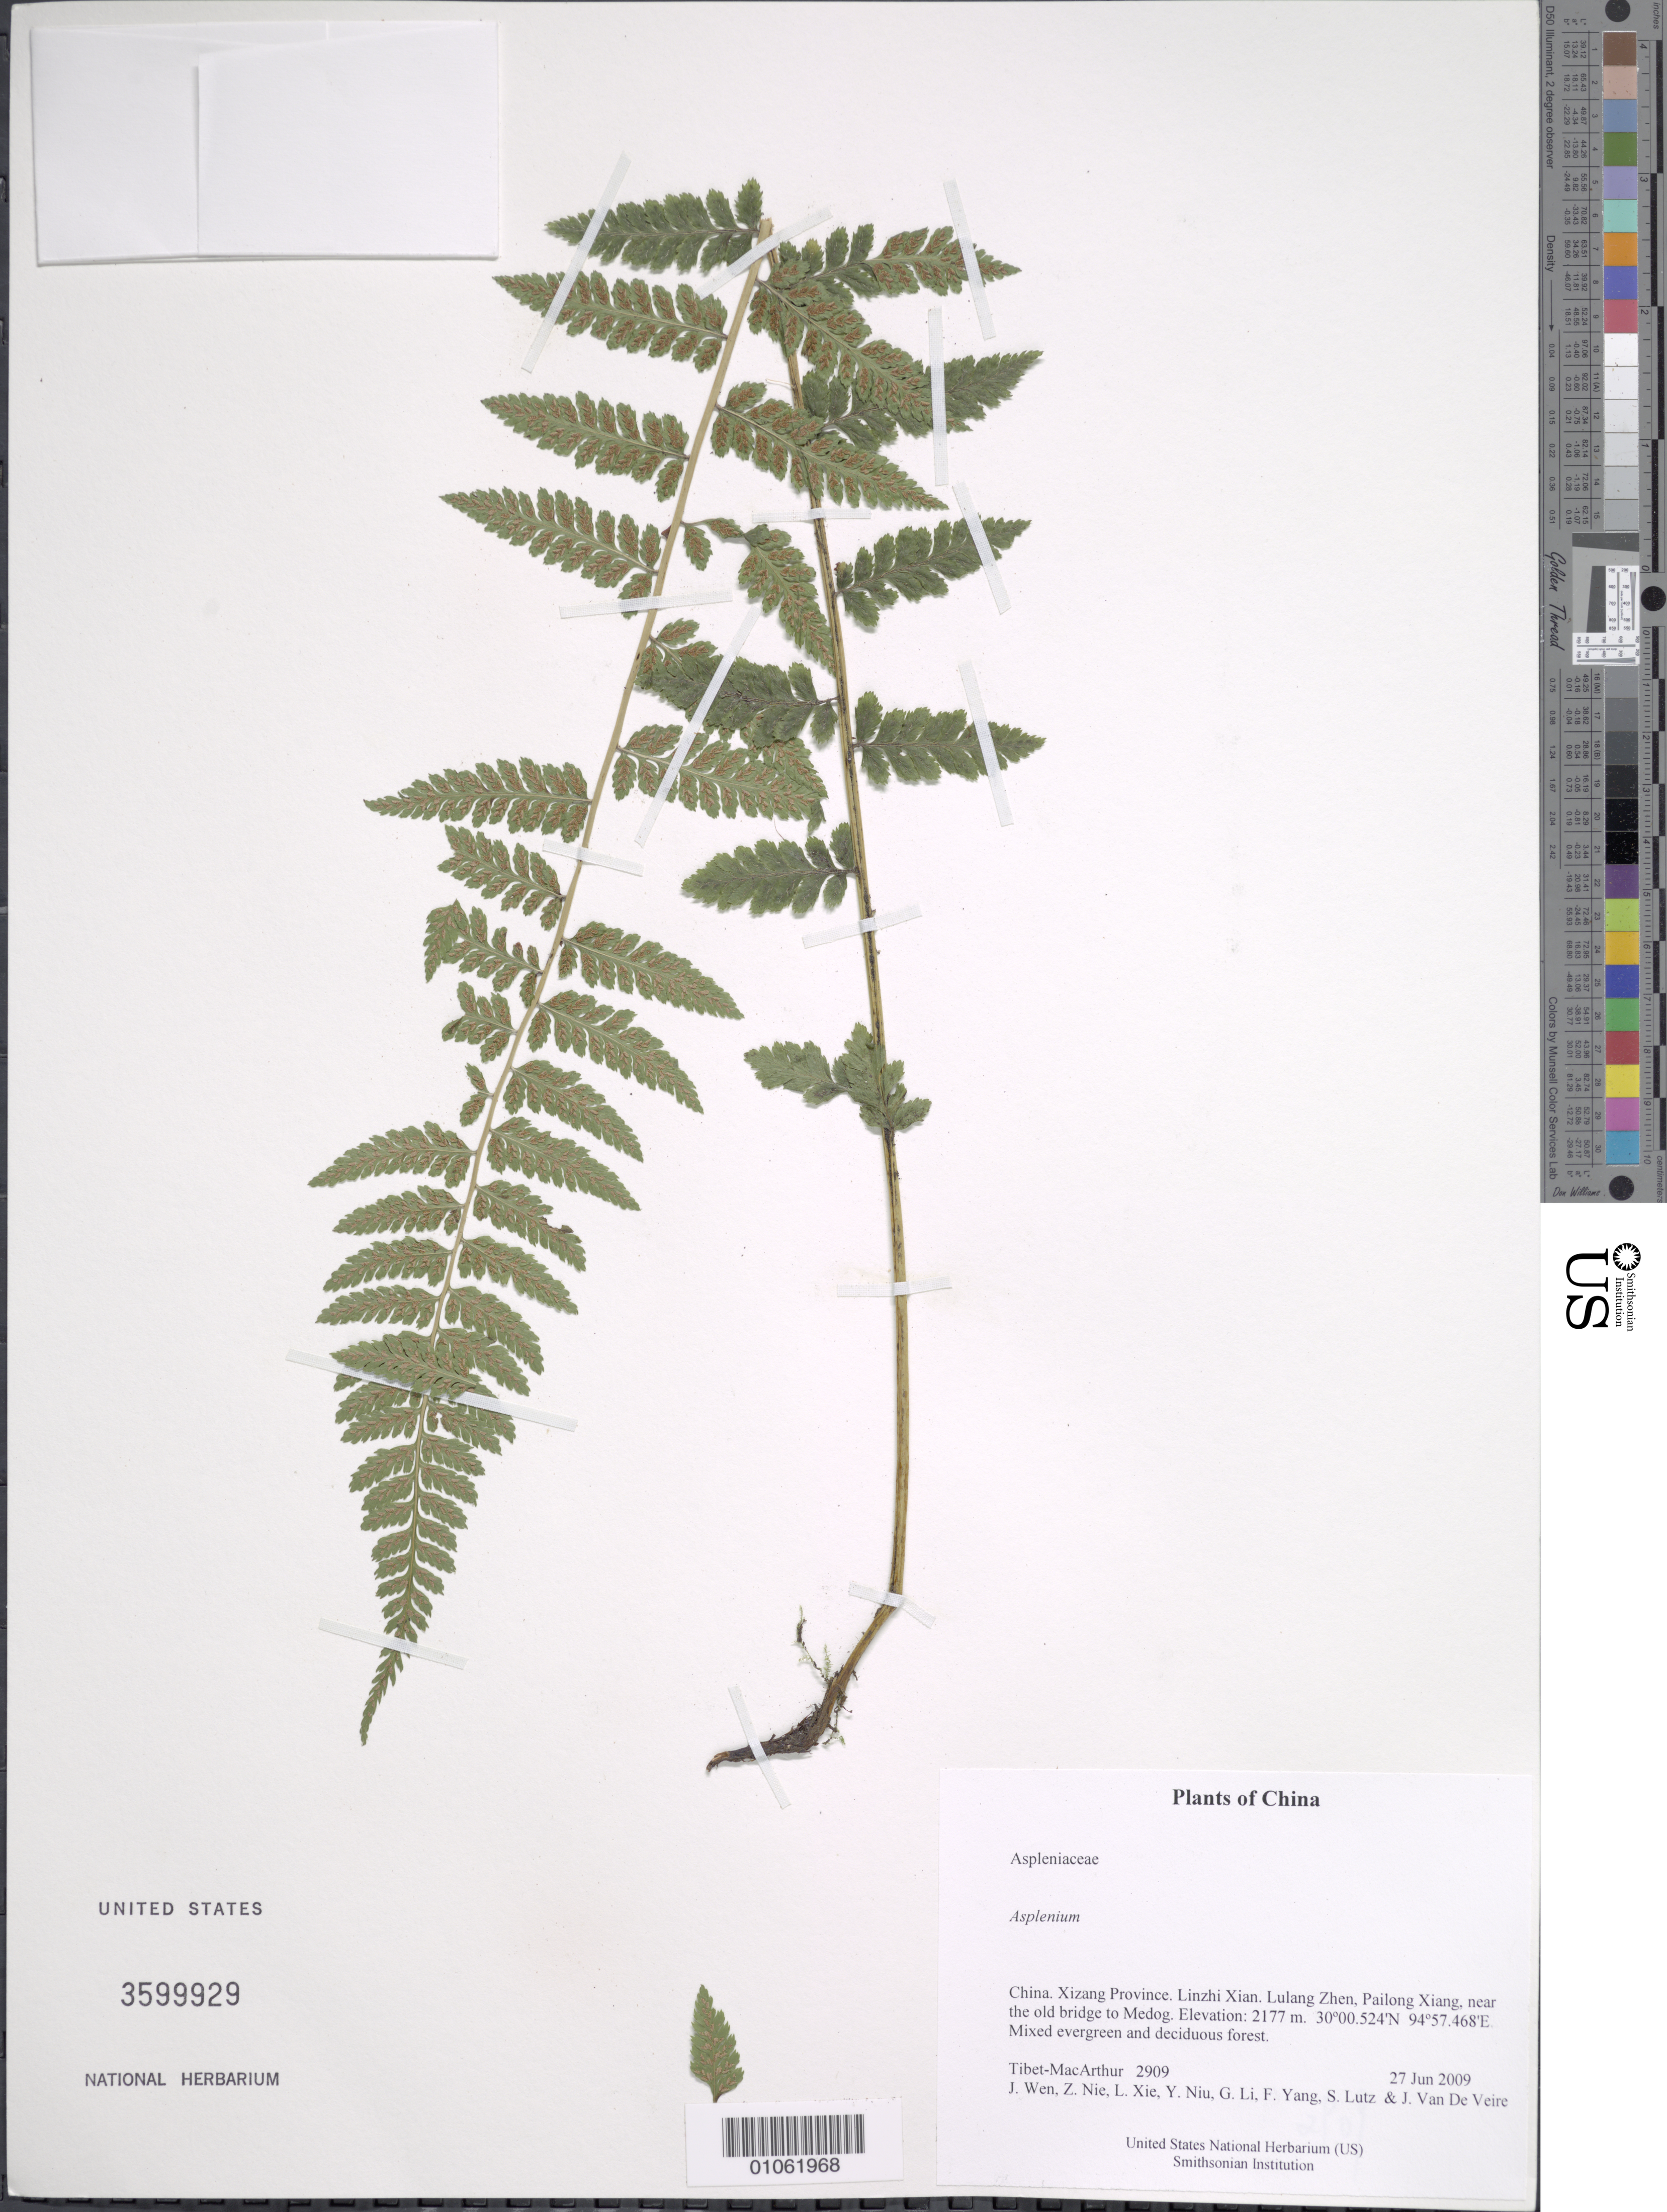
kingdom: Plantae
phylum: Tracheophyta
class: Polypodiopsida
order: Polypodiales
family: Aspleniaceae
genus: Asplenium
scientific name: Asplenium sp.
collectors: Tibet-MacArthur, J. Wen, Z. Nie, L. Xie, Y. Niu, G. Li, F. Yang, S. Lutz & J. Van De Veire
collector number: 2909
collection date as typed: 27 Jun 2009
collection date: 2009-06-27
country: China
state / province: Xizang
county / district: Linzhi Xian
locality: Lulang Zhen, Pailong Xiang, near the old bridge to Medog.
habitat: Mixed evergreen and deciduous forest.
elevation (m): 2177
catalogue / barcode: US 3599929